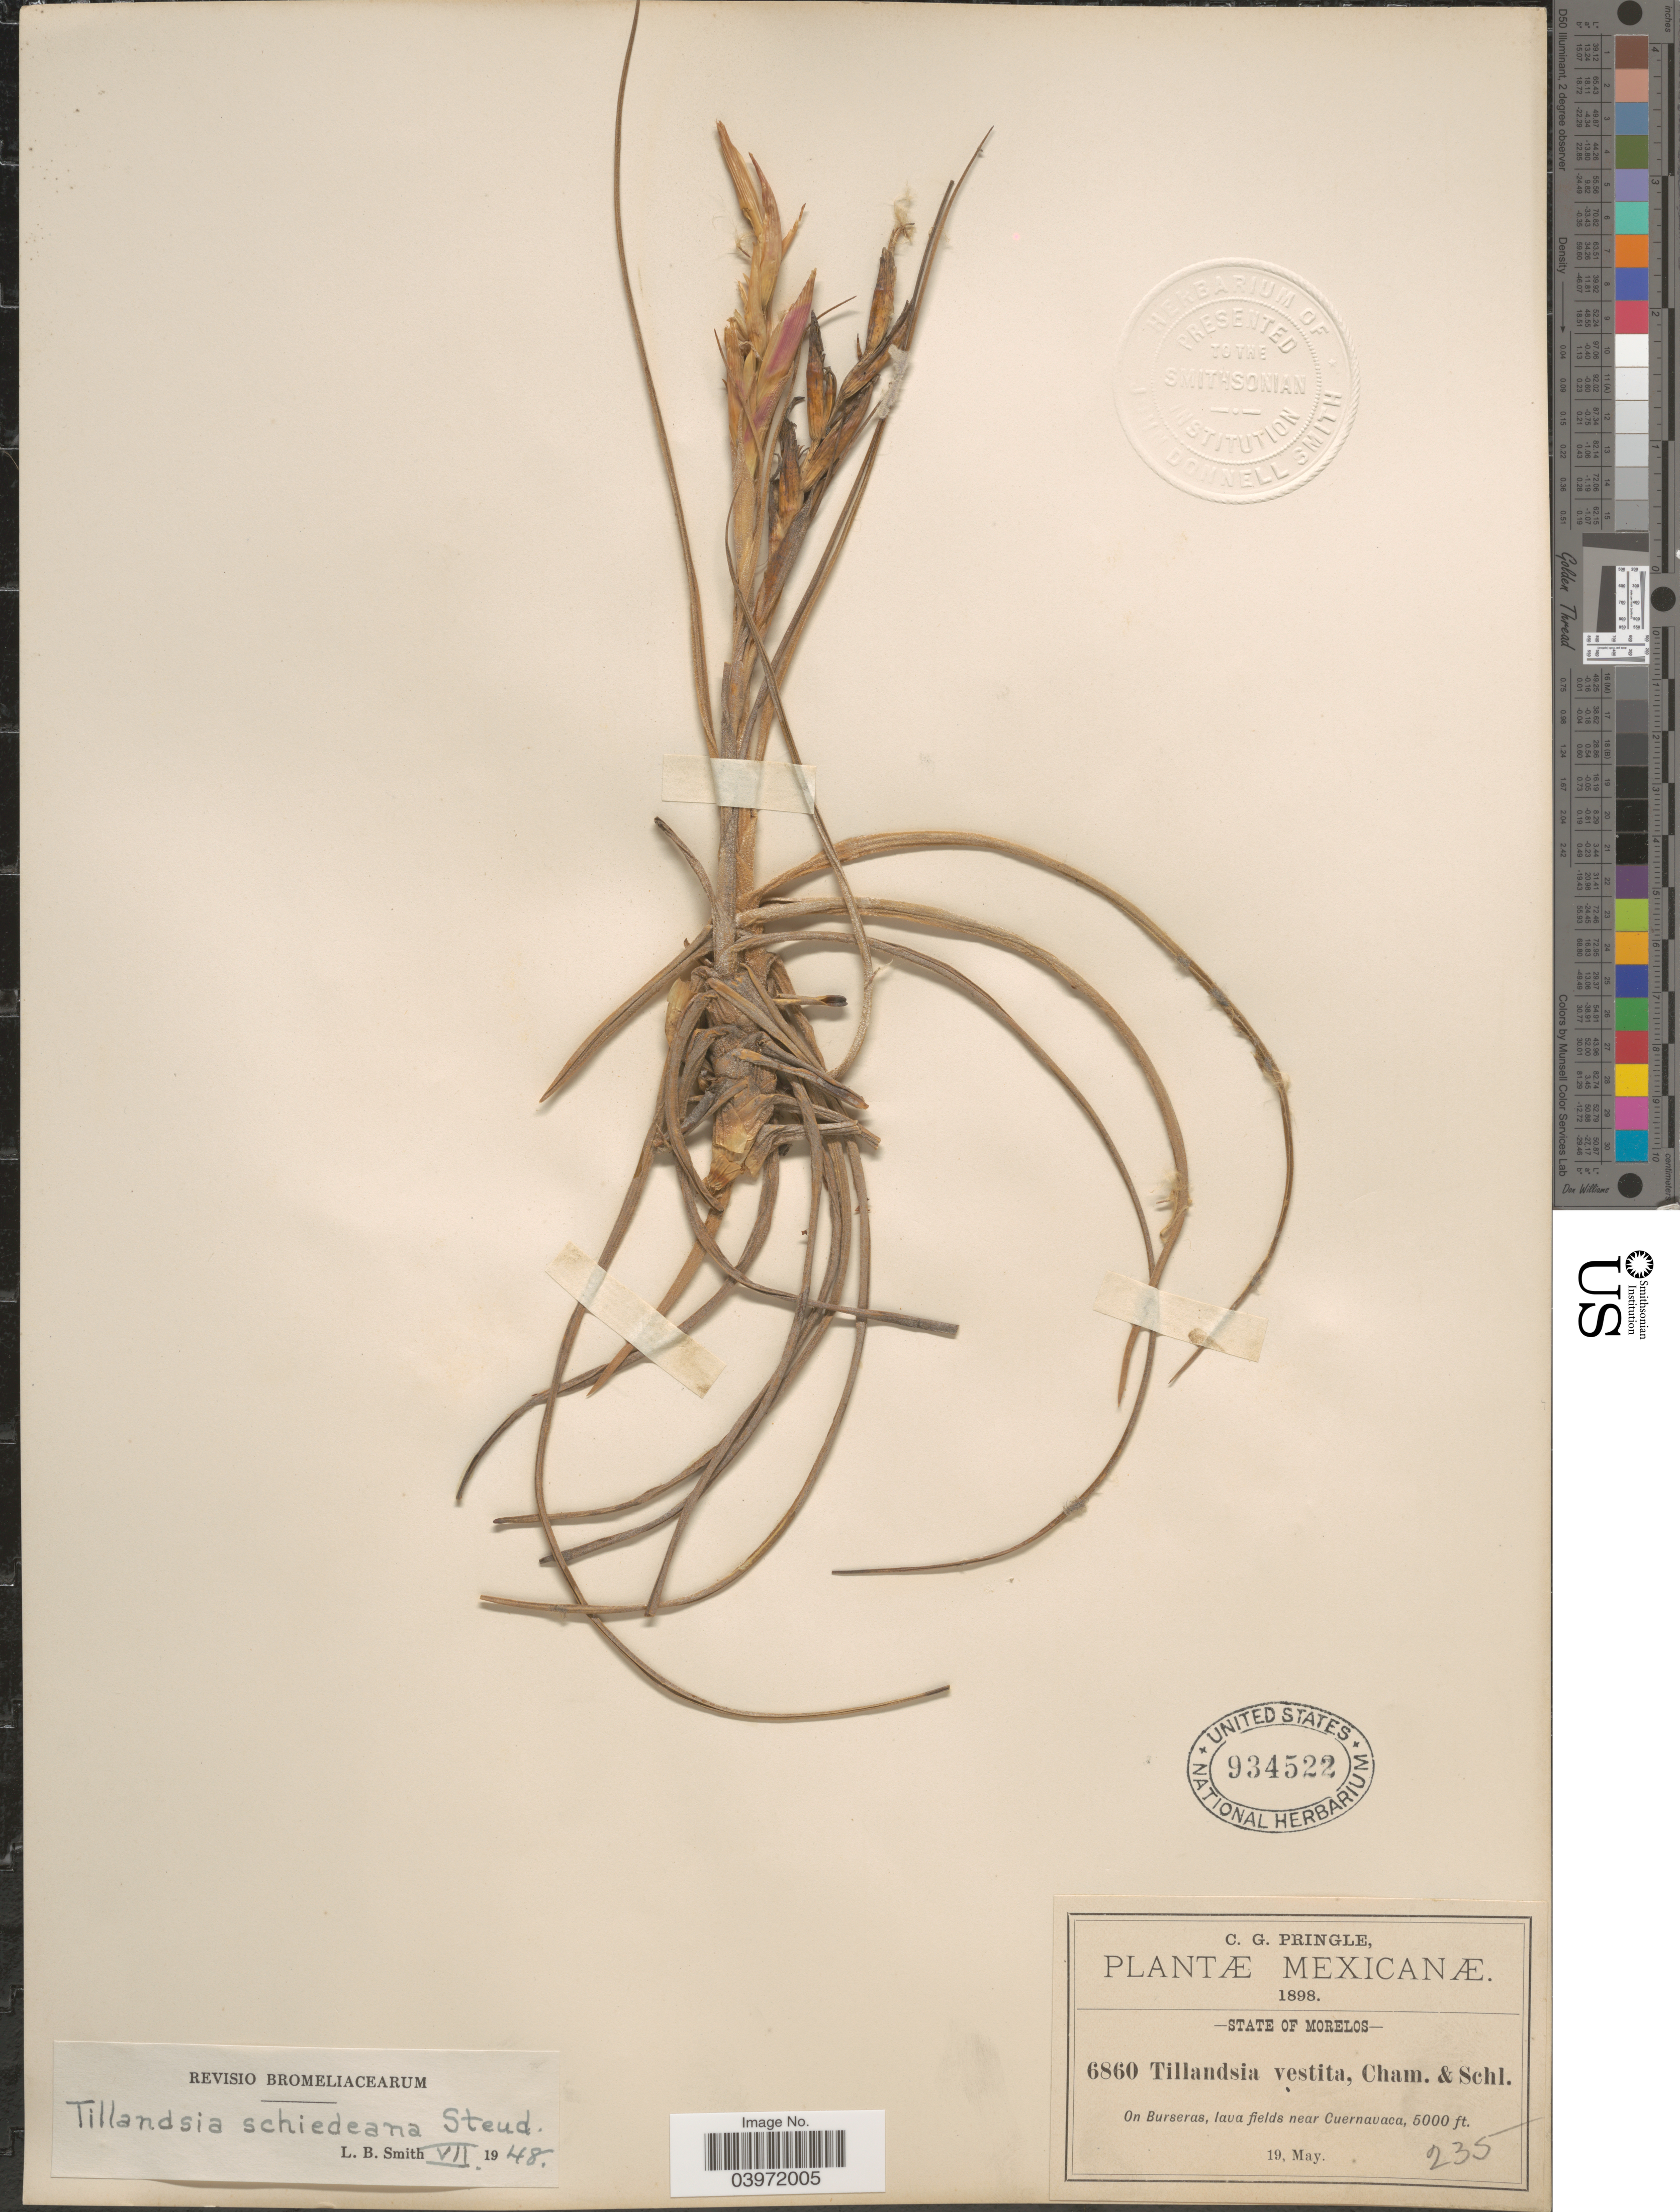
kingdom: Plantae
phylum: Tracheophyta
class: Liliopsida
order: Poales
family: Bromeliaceae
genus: Tillandsia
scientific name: Tillandsia schiedeana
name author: Steud.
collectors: C. G. Pringle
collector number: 6860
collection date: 1898-05-19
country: Mexico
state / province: Morelos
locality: On Burseras, lava fields near Cuernavaca.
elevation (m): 1524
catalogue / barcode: US 934522